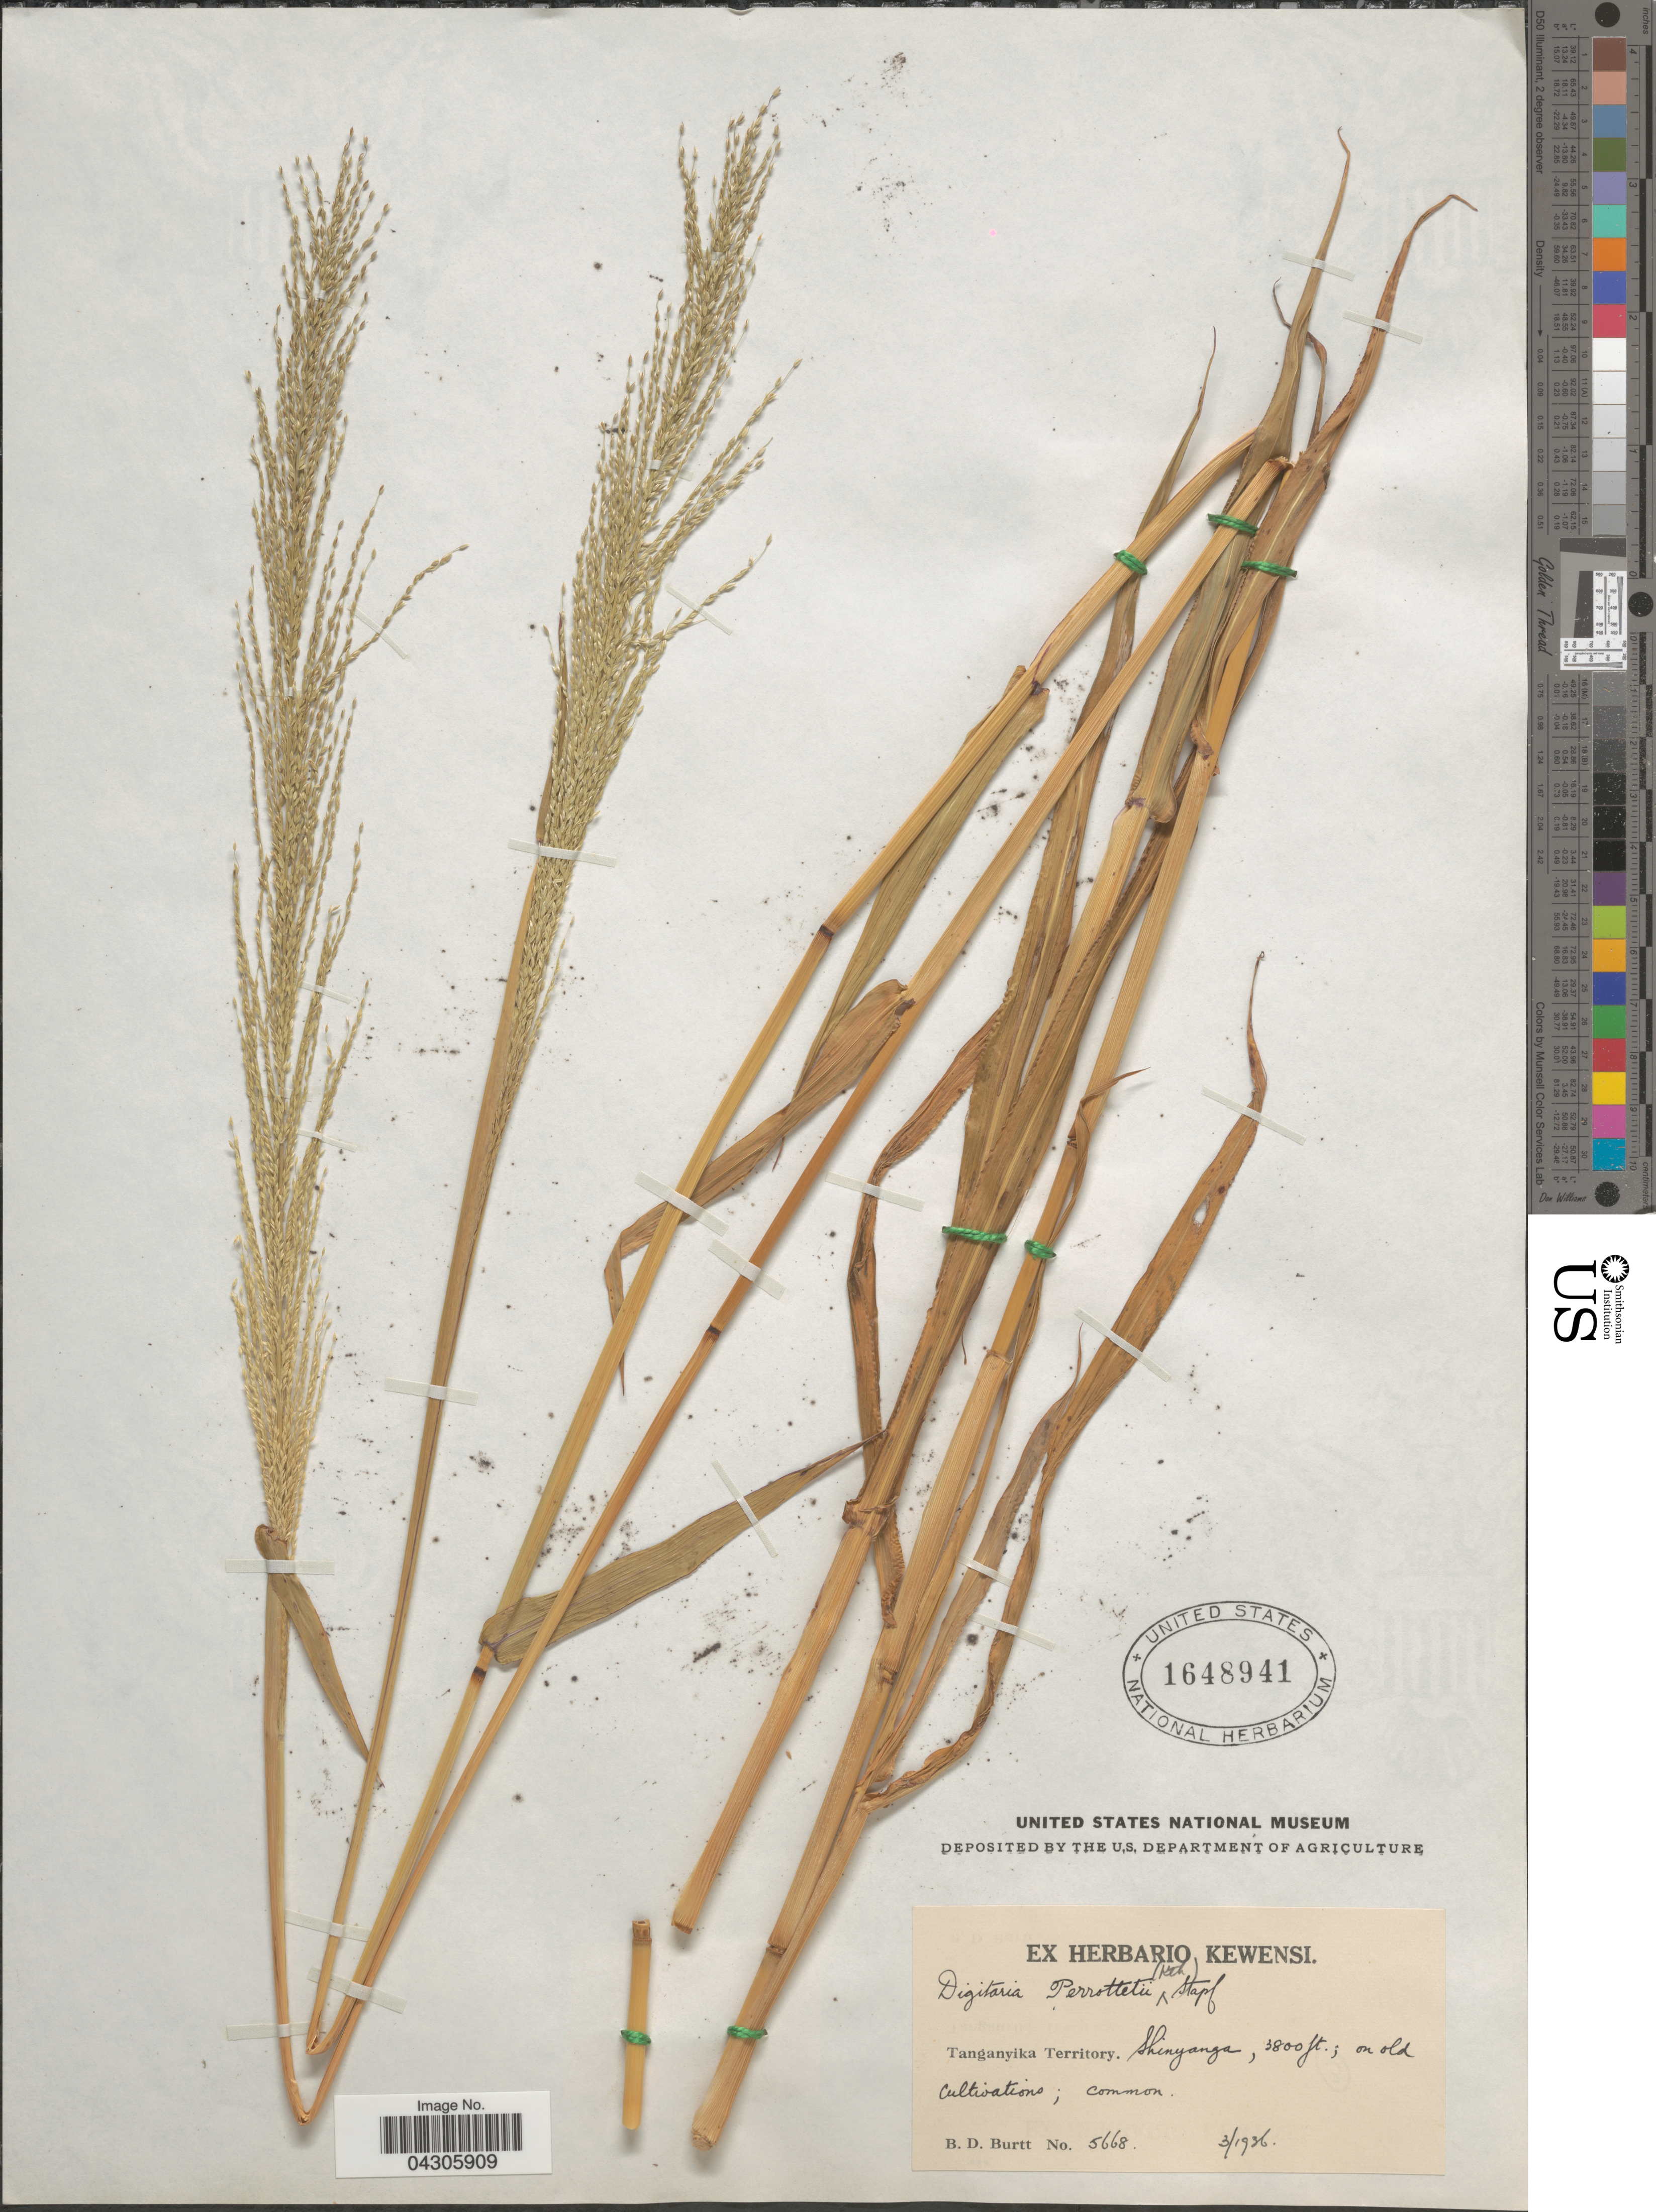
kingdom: Plantae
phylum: Tracheophyta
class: Liliopsida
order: Poales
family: Poaceae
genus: Digitaria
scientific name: Digitaria perrottetii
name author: (Kunth) Stapf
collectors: B. D. Burtt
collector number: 5668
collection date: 1936-03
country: Tanzania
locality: Tanganyika Territory: Shinyanga.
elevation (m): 1158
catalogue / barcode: US 1648941